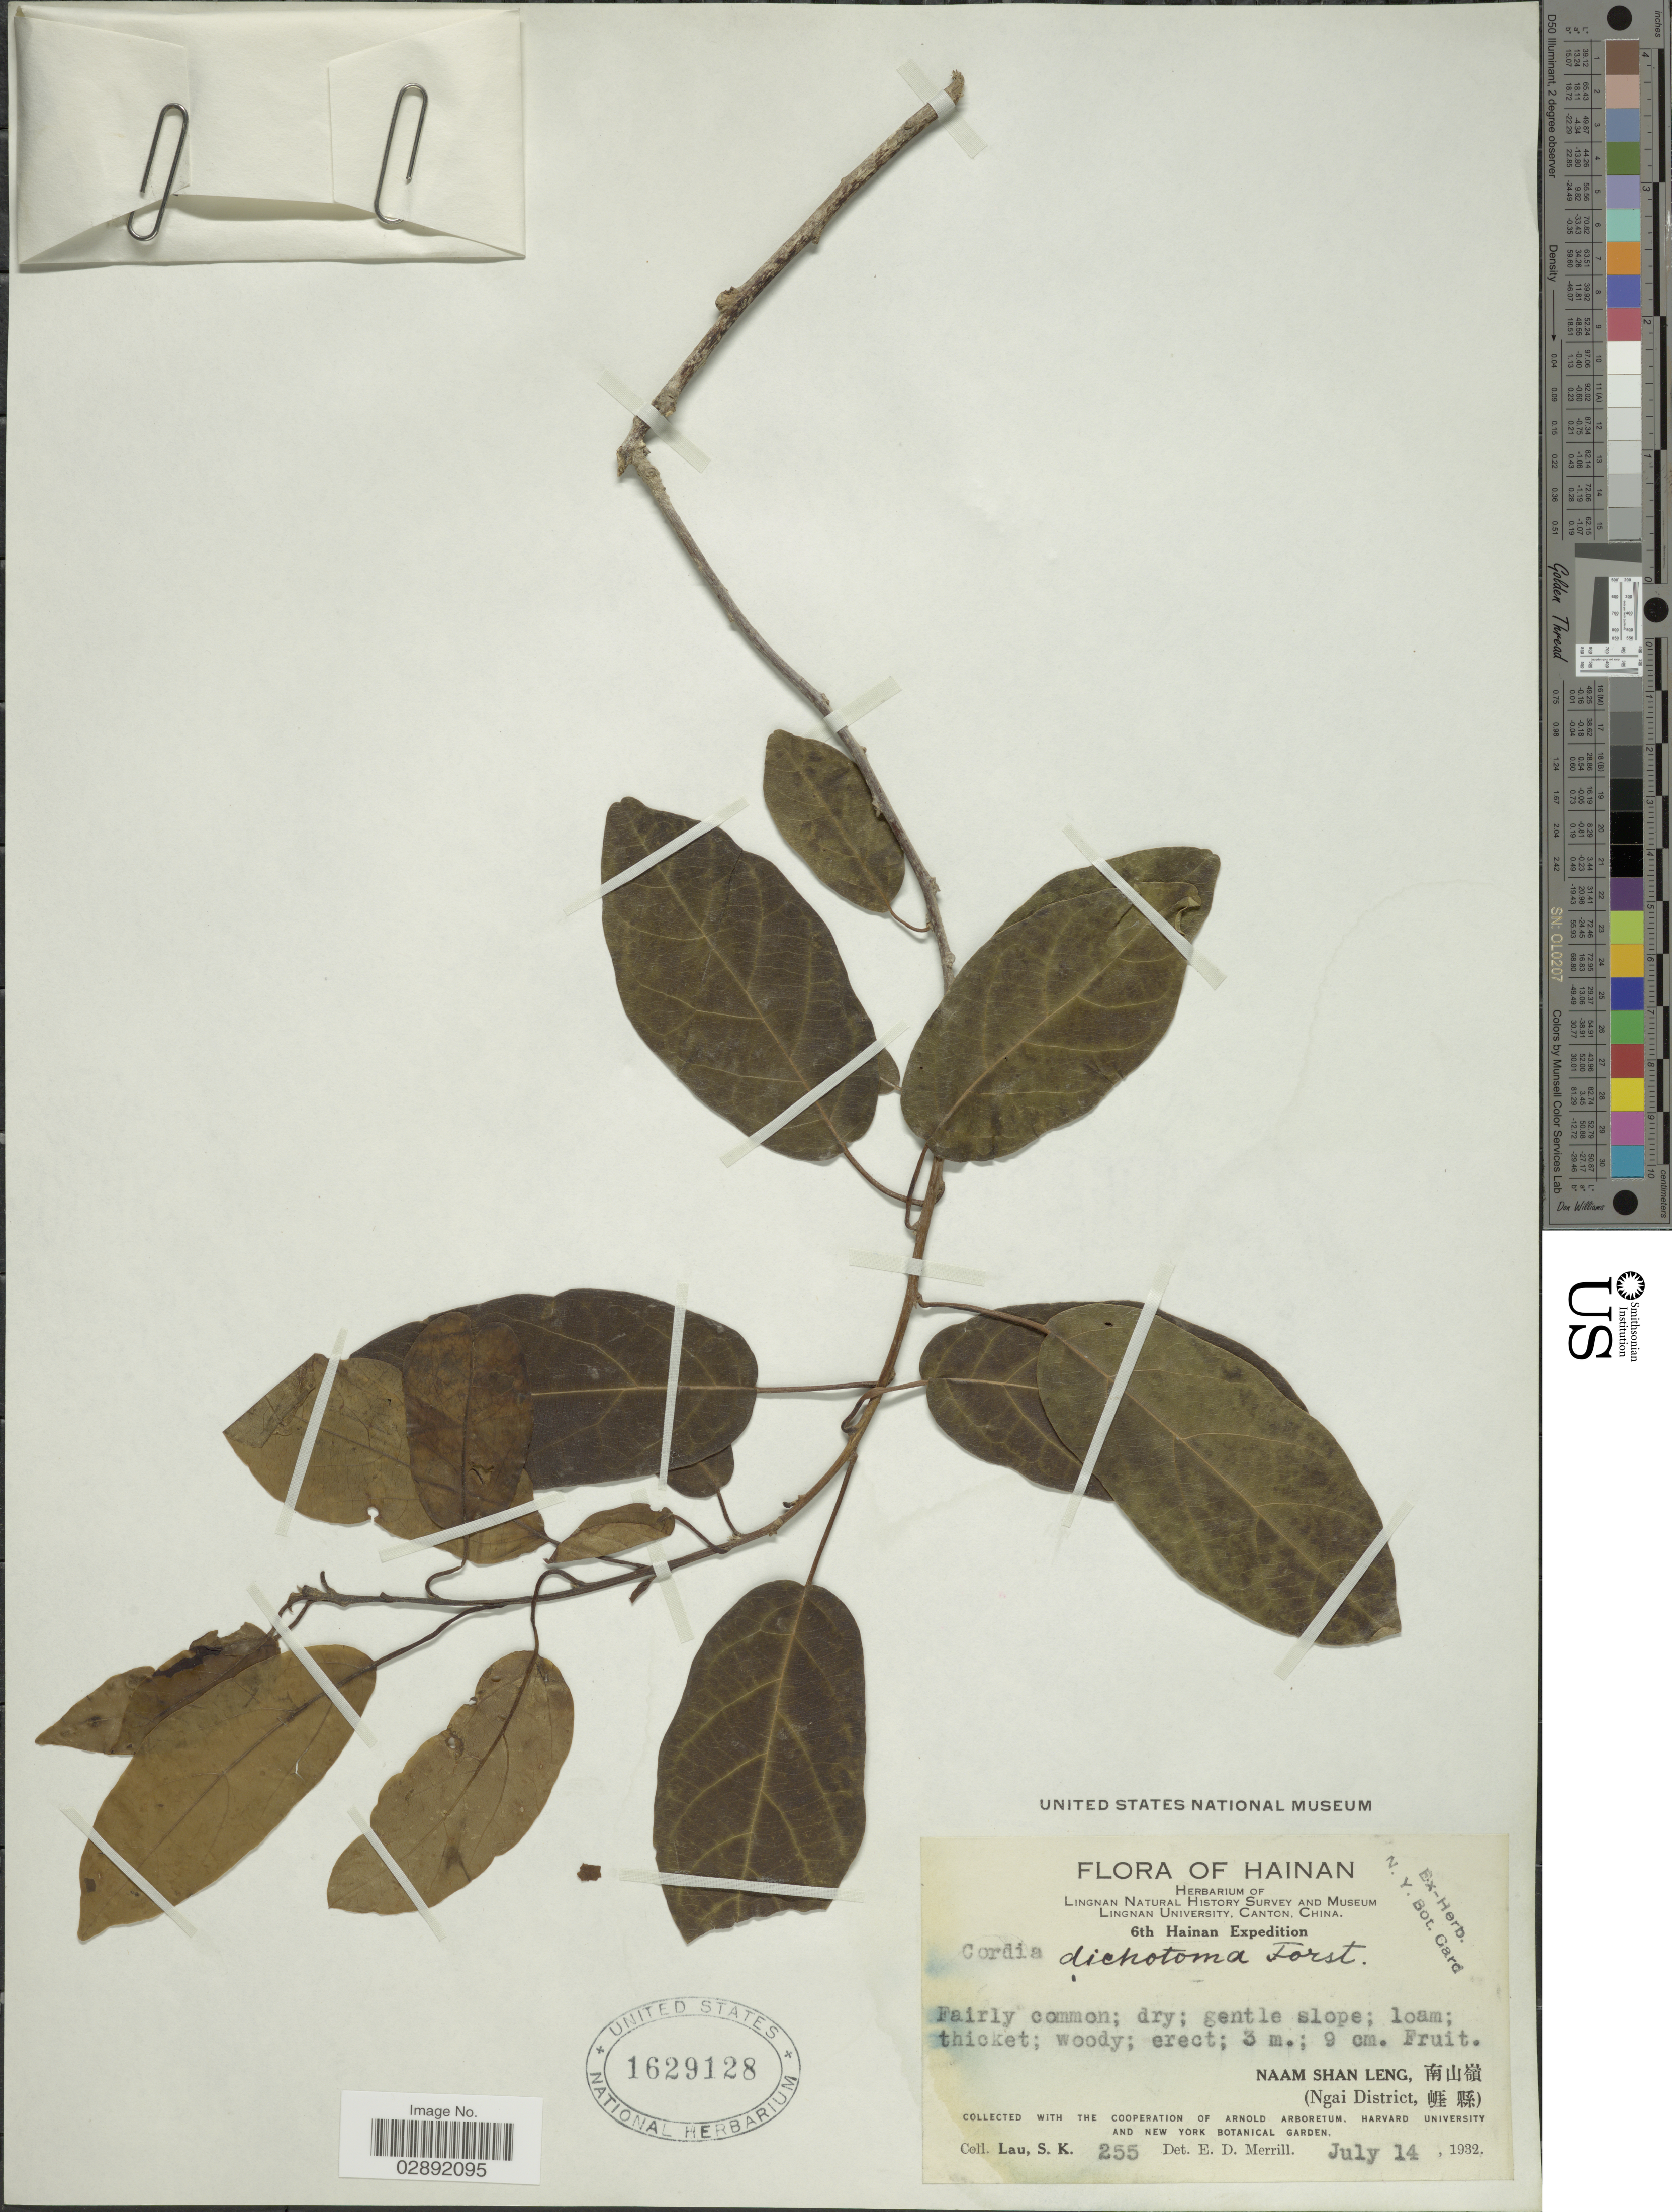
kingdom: Plantae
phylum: Tracheophyta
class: Magnoliopsida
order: Boraginales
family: Cordiaceae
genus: Cordia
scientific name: Cordia dichotoma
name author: G. Forst.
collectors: S. K. Lau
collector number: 255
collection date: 1932-07-14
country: China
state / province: Hainan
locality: Naam Shan Leng (Ngai District).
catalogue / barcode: US 1629128